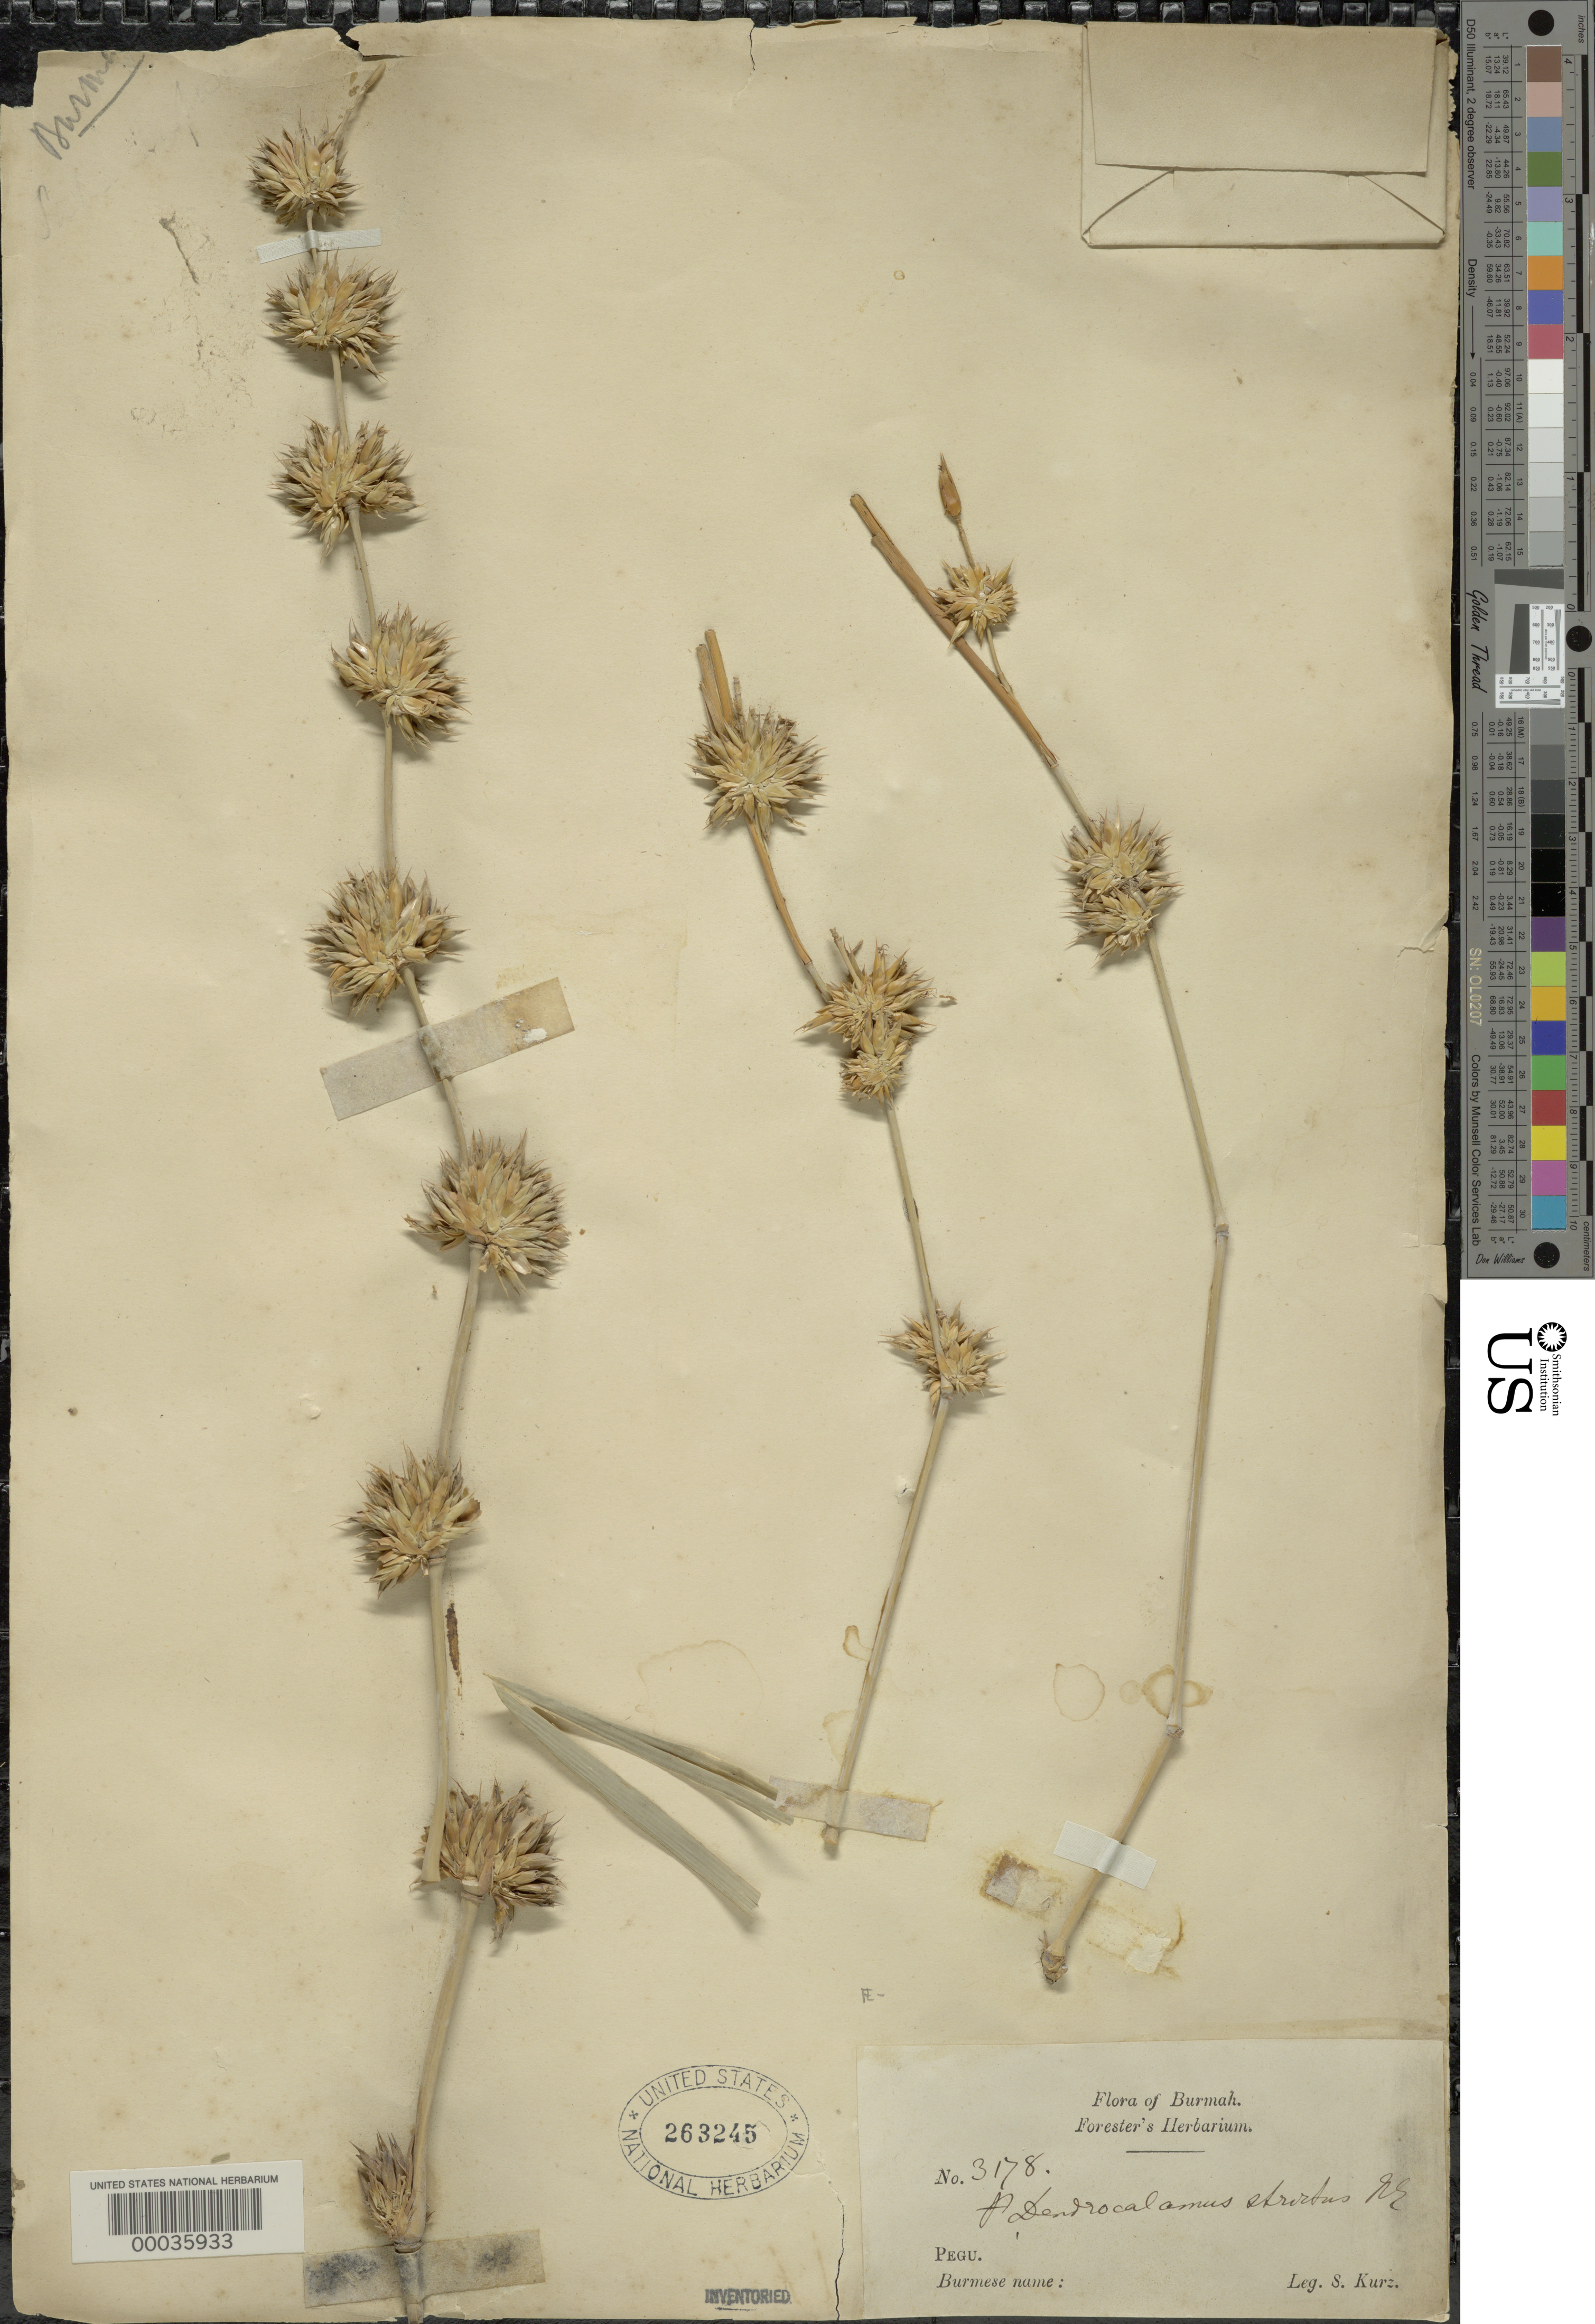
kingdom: Plantae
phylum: Tracheophyta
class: Liliopsida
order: Poales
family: Poaceae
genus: Dendrocalamus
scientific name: Dendrocalamus strictus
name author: (Roxb.) Nees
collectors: W. Kurz et al.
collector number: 3178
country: Myanmar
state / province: Bago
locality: Pegu Dist.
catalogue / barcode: US 263245